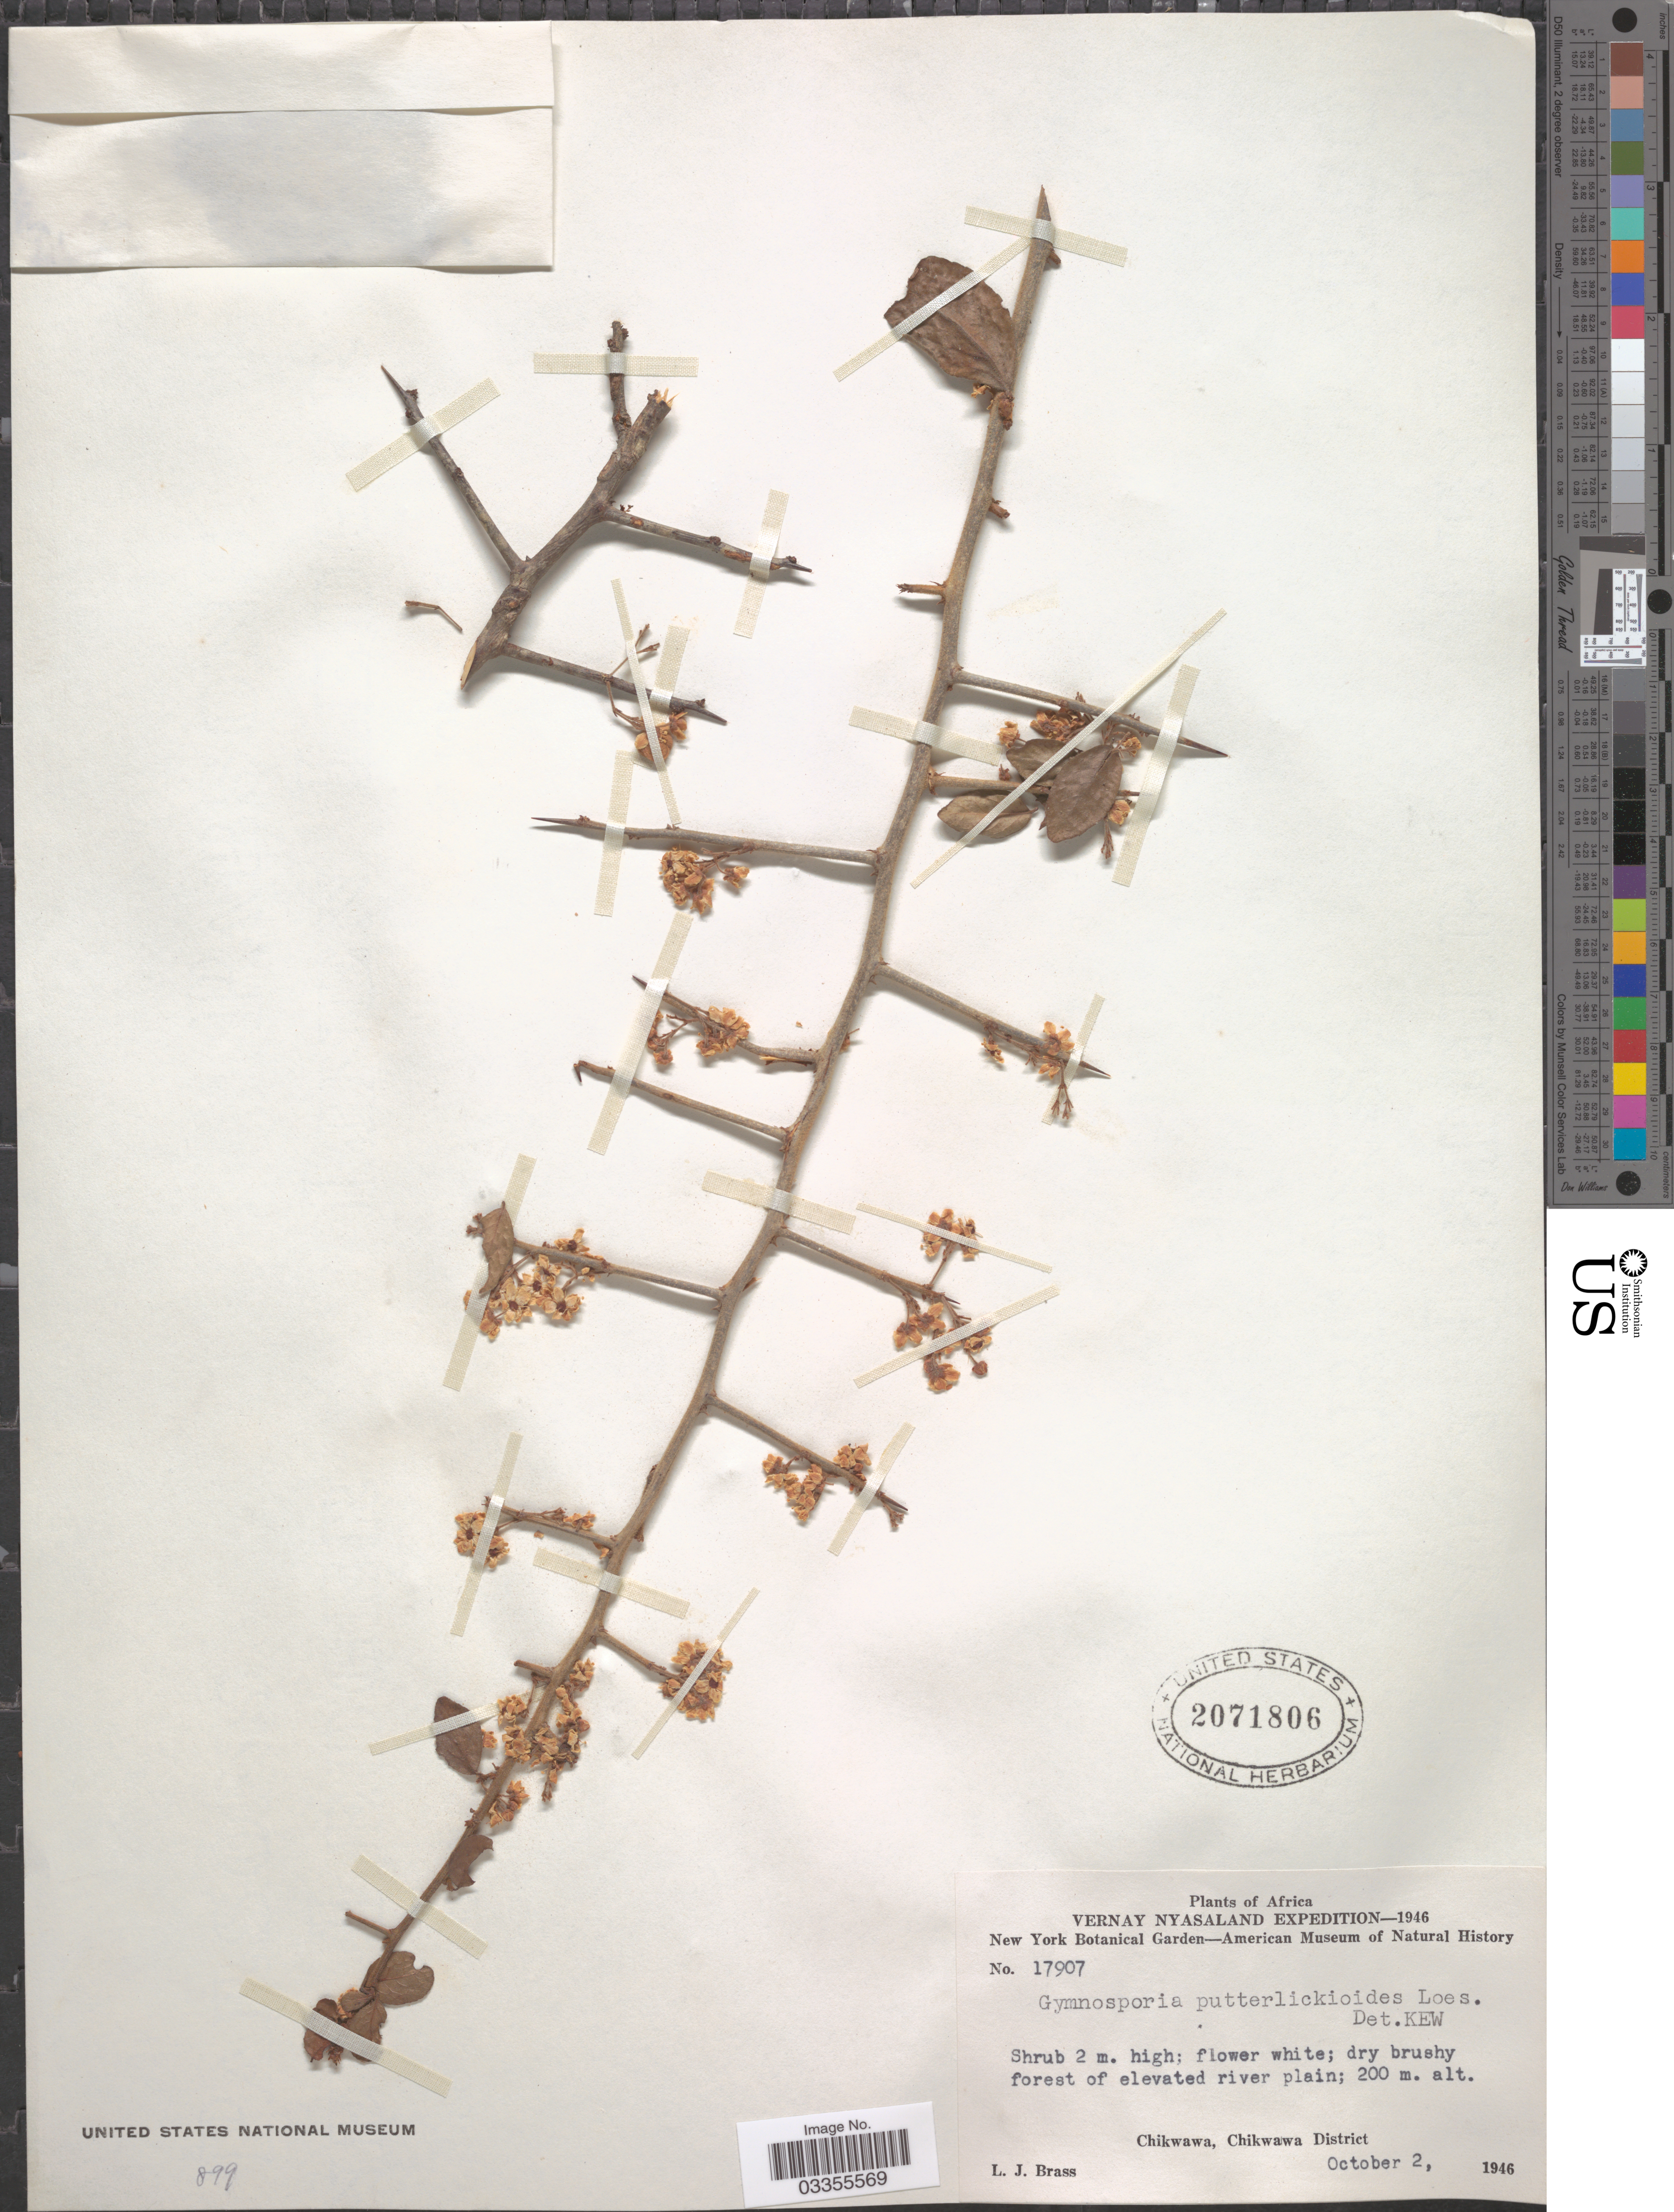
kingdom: Plantae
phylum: Tracheophyta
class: Magnoliopsida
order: Celastrales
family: Celastraceae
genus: Gymnosporia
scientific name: Gymnosporia putterlickioides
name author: Loes.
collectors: L. J. Brass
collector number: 17907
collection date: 1946-10-02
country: Malawi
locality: Vernay Nyasaland. Chikwawa, Chikwawa District.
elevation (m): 200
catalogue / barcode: US 2071806